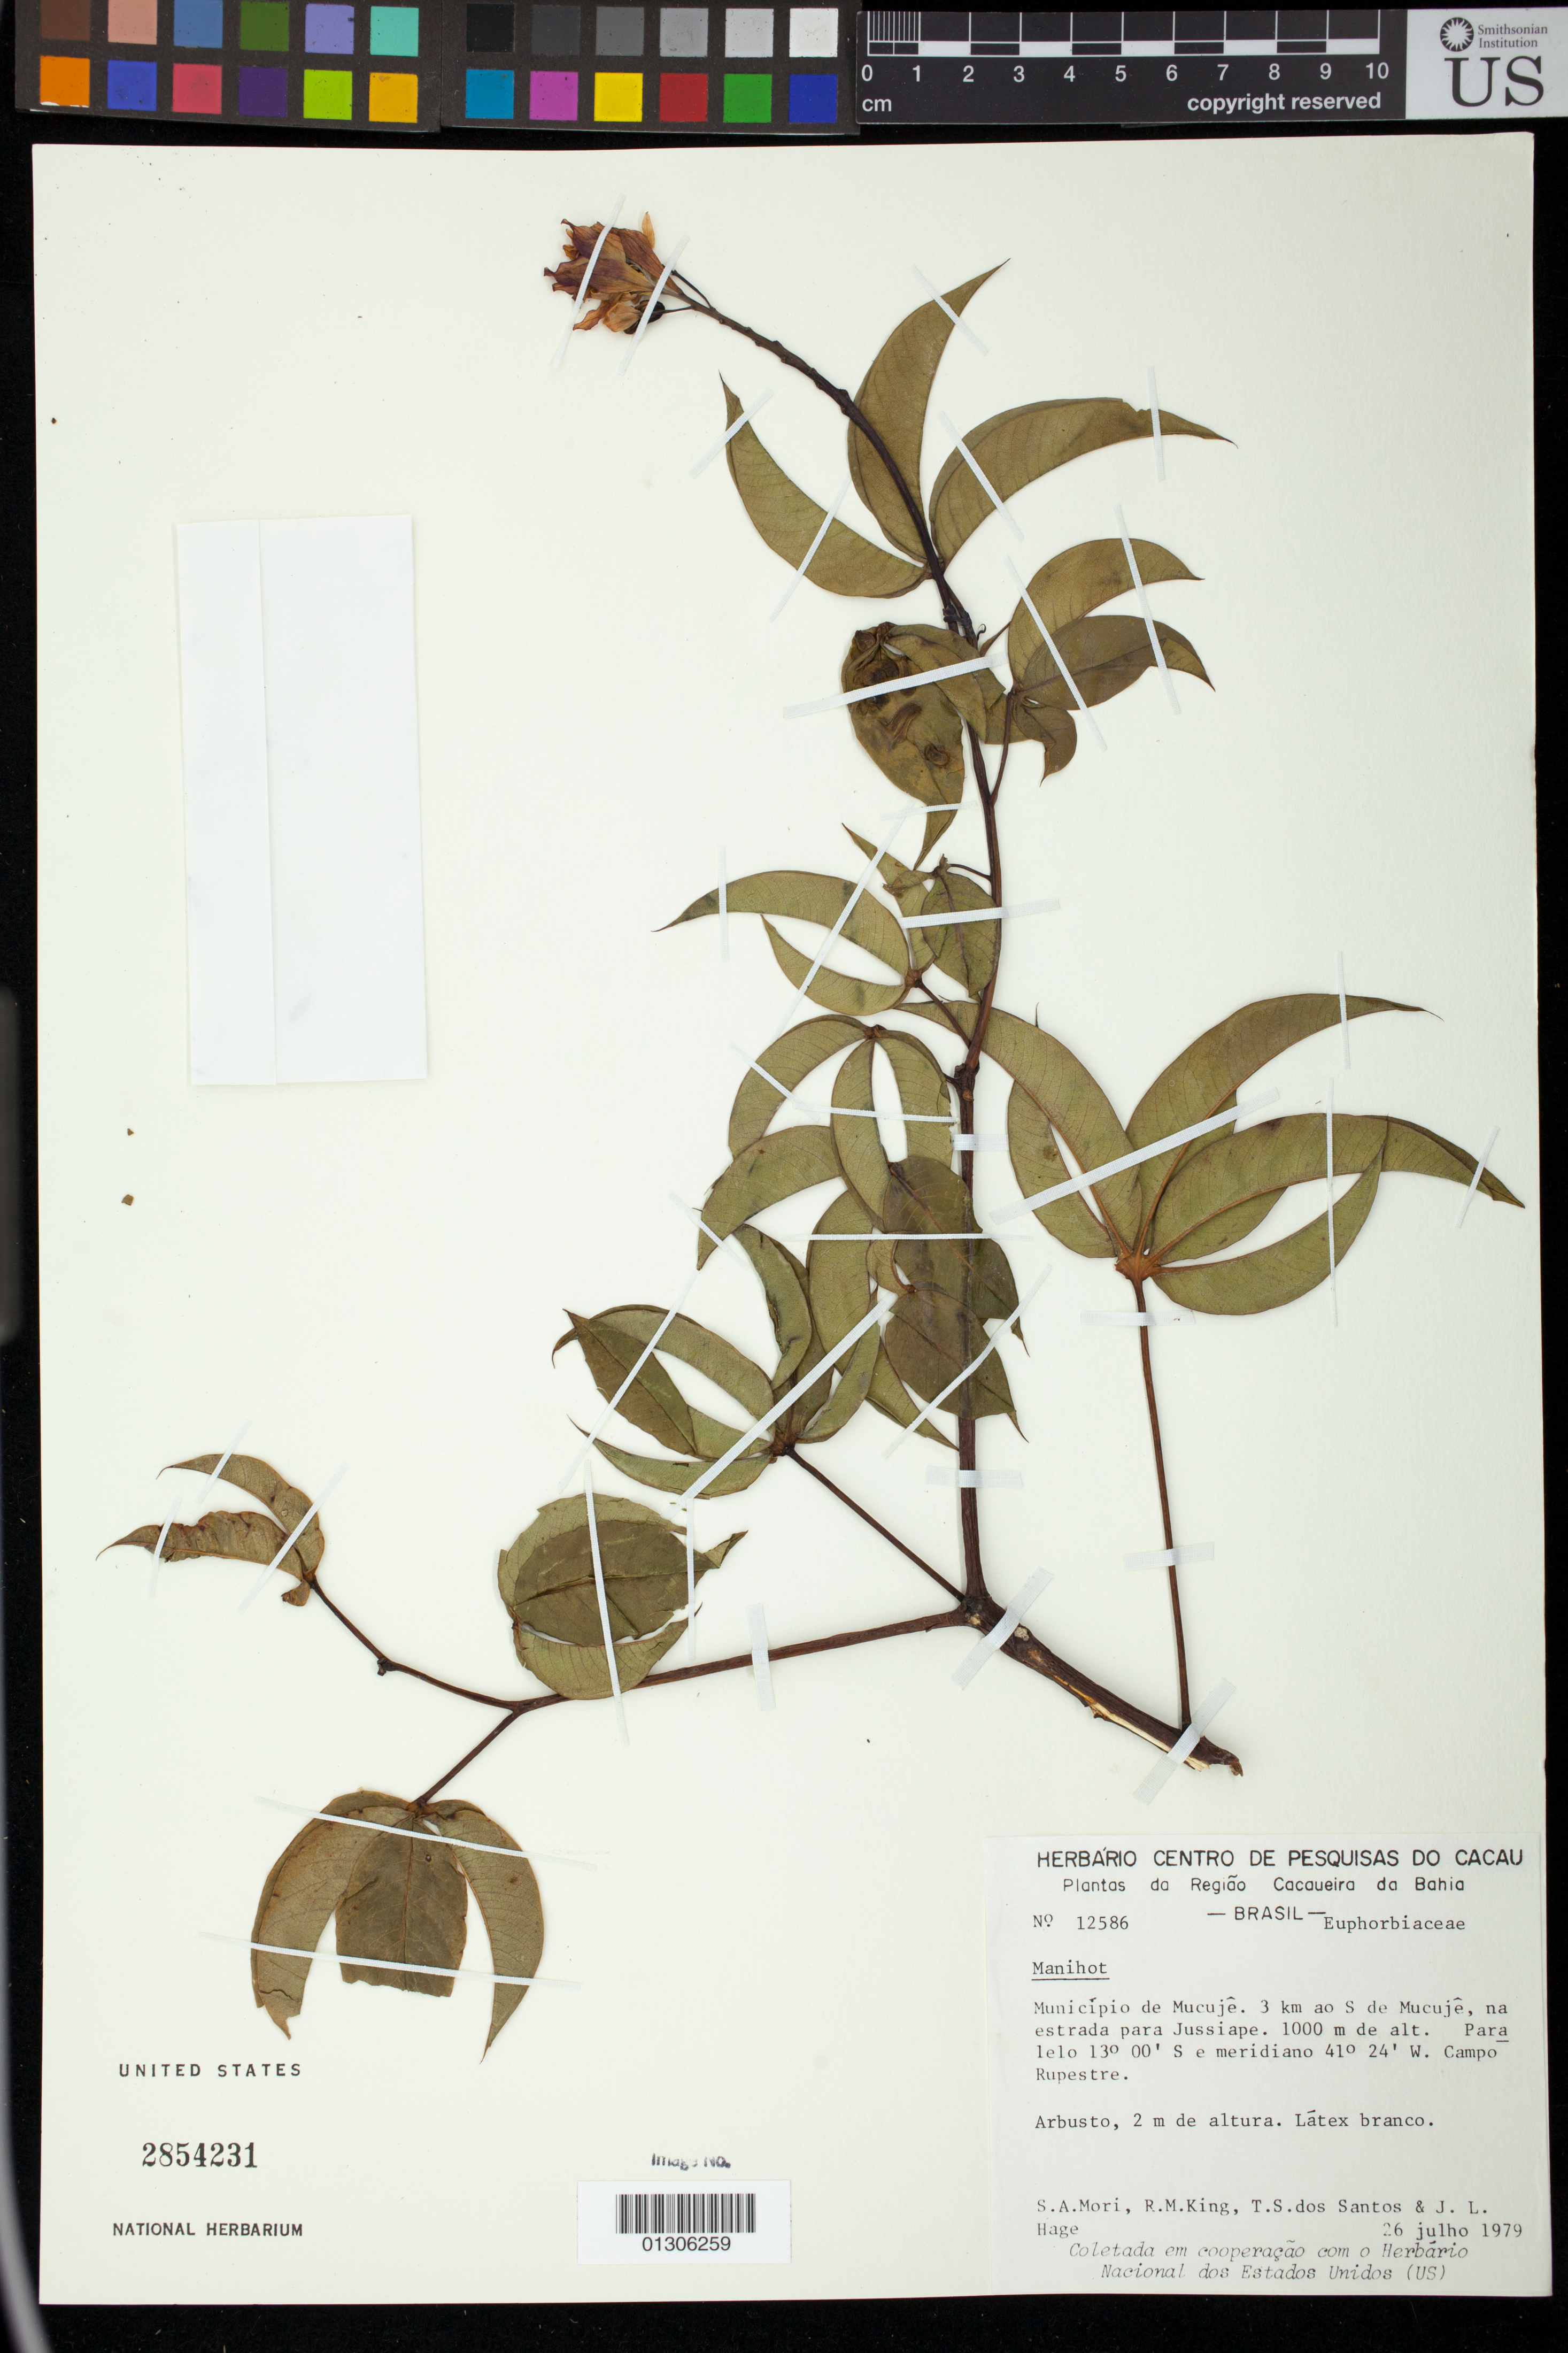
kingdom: Plantae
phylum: Tracheophyta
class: Magnoliopsida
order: Malpighiales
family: Euphorbiaceae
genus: Manihot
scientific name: Manihot reflexifolia P. Carvalho & M.Martins, ined. 2018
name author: P. Carvalho & M.Martins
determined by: Mendoza, A. M.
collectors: R. M. King, T. S. Santos & J. Hage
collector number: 12586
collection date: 1979-07-26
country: Brazil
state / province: Bahia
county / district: Mucujê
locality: Municipio de Mucuje, 3 km ao S de Mucujê, na estrada para Jussiape. Campo Rupestre.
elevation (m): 1000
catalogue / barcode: US 2854231